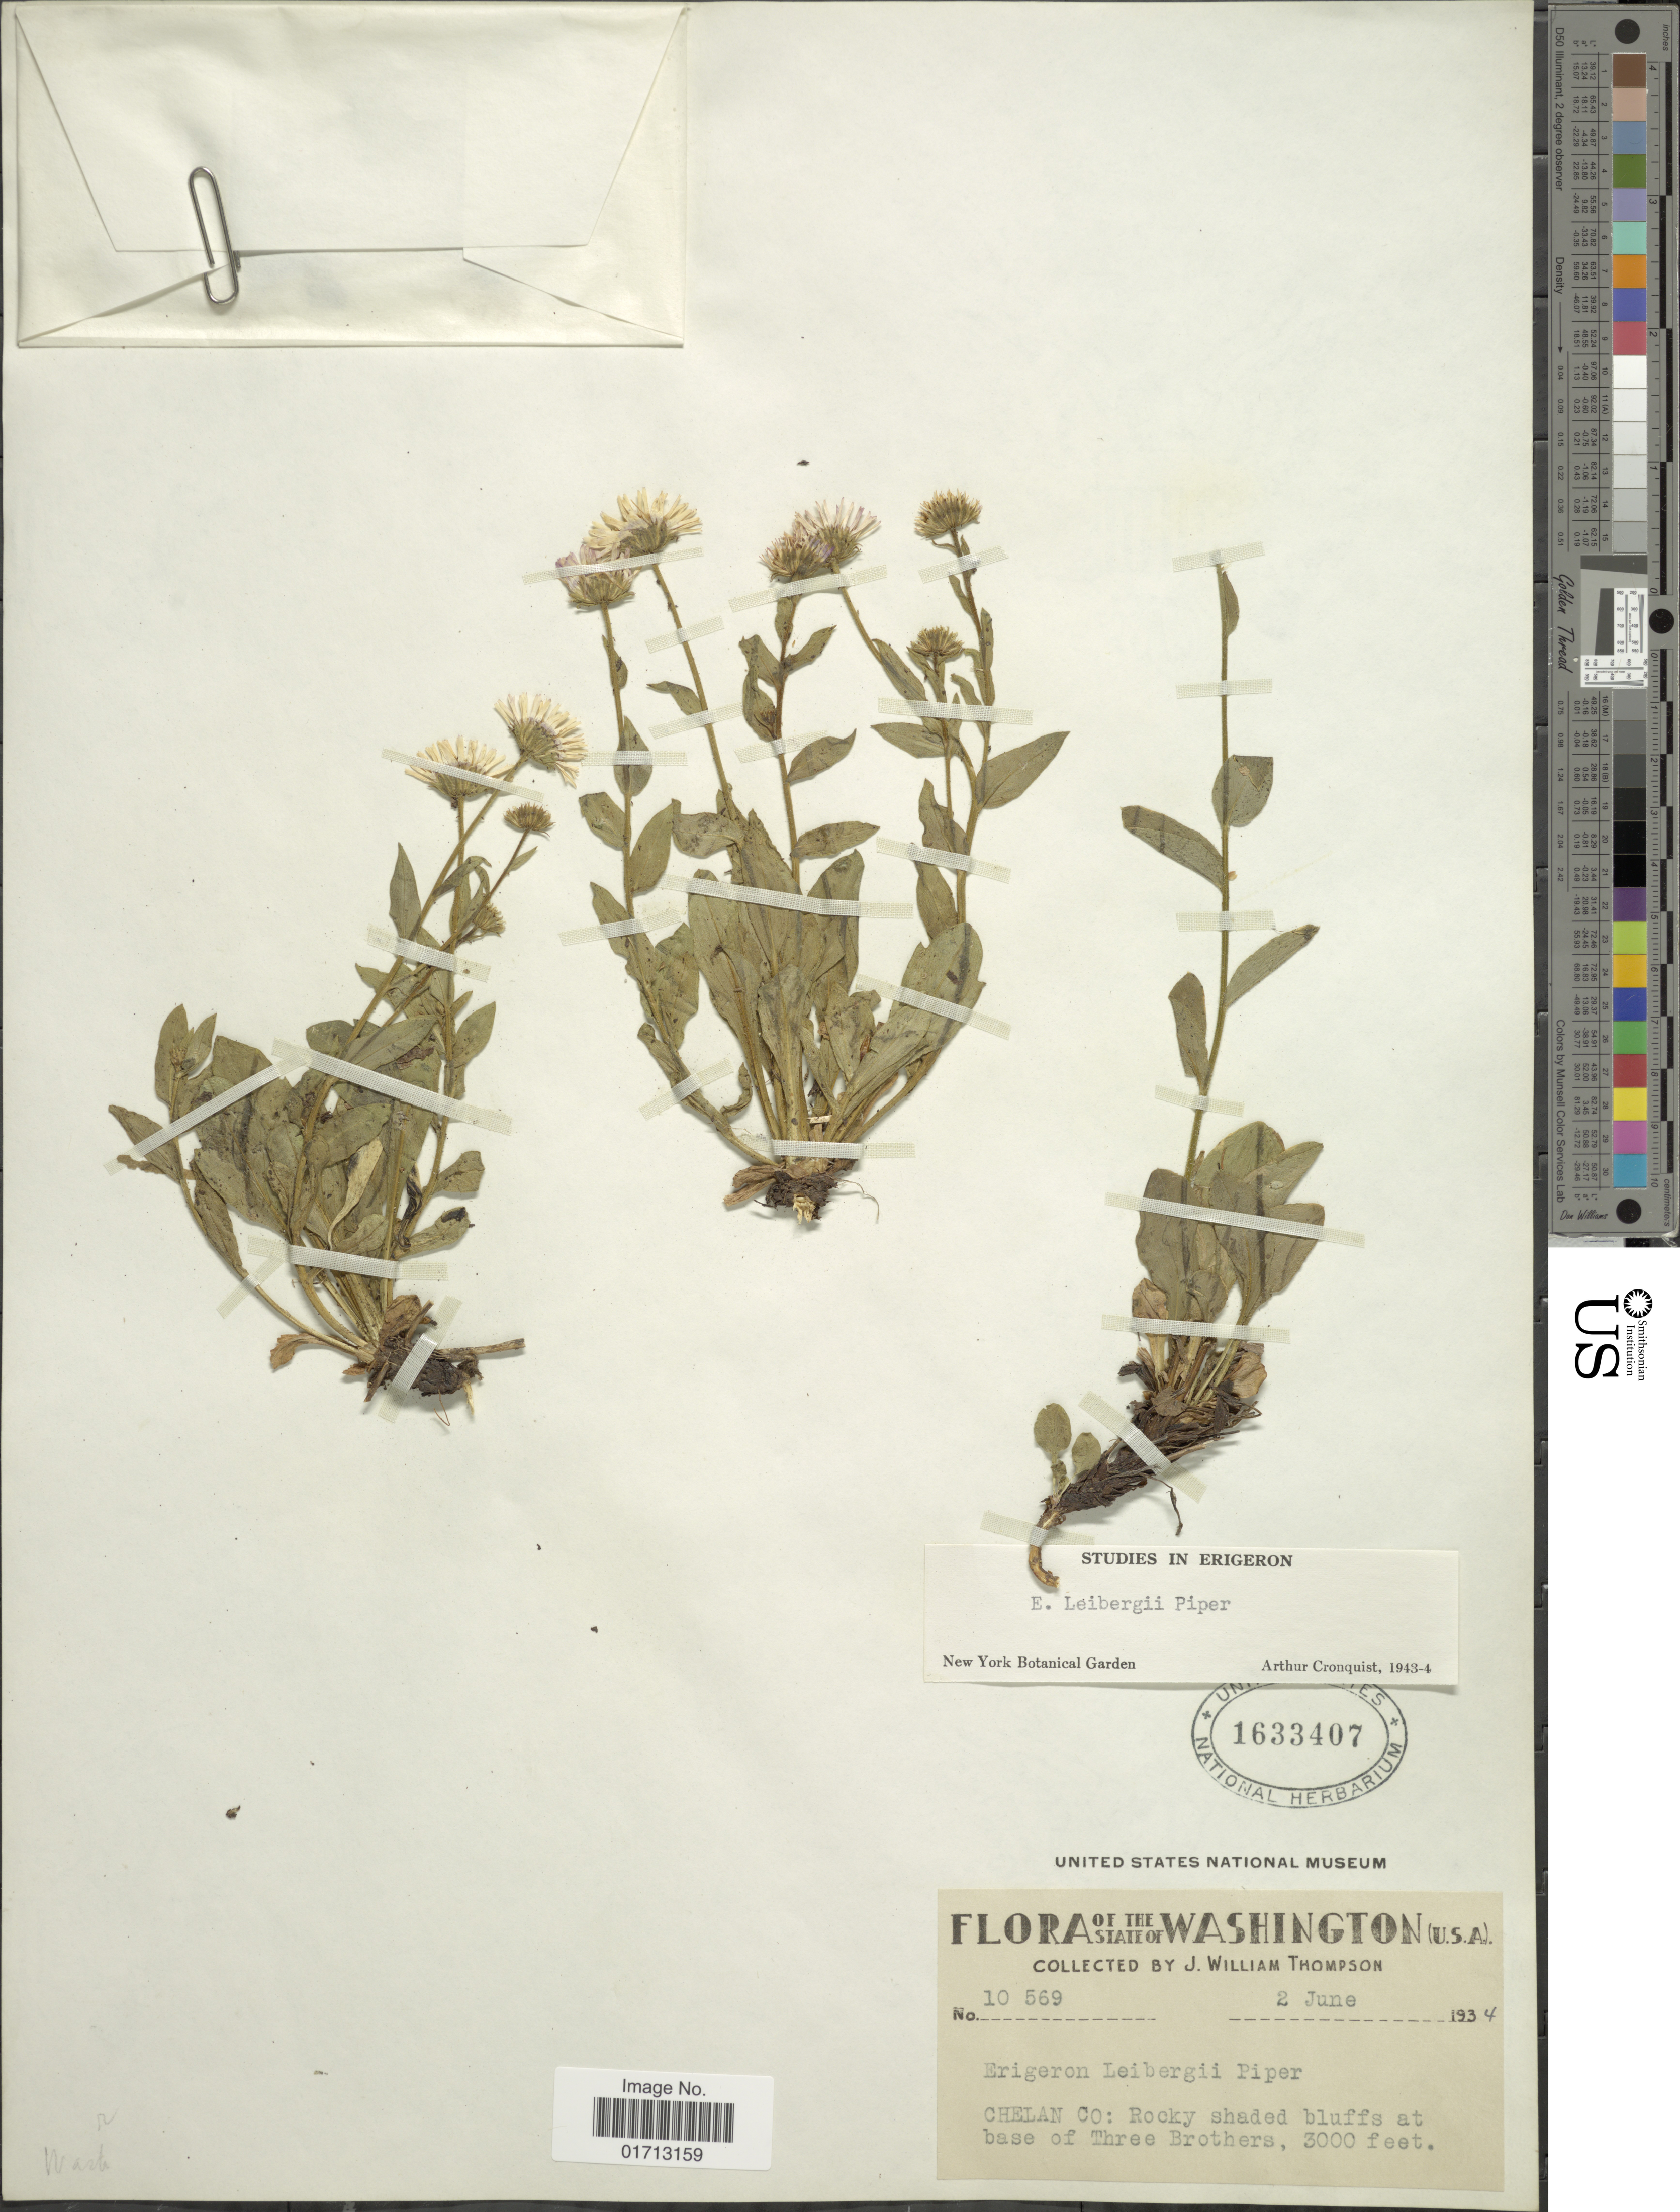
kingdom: Plantae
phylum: Tracheophyta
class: Magnoliopsida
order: Asterales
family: Asteraceae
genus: Erigeron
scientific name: Erigeron leibergii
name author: Piper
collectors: J. W. Thompson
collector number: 10569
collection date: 1934-06-02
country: United States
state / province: Washington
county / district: Chelan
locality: Chelan Co. at base of Three Brothes.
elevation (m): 914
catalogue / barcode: US 1633407